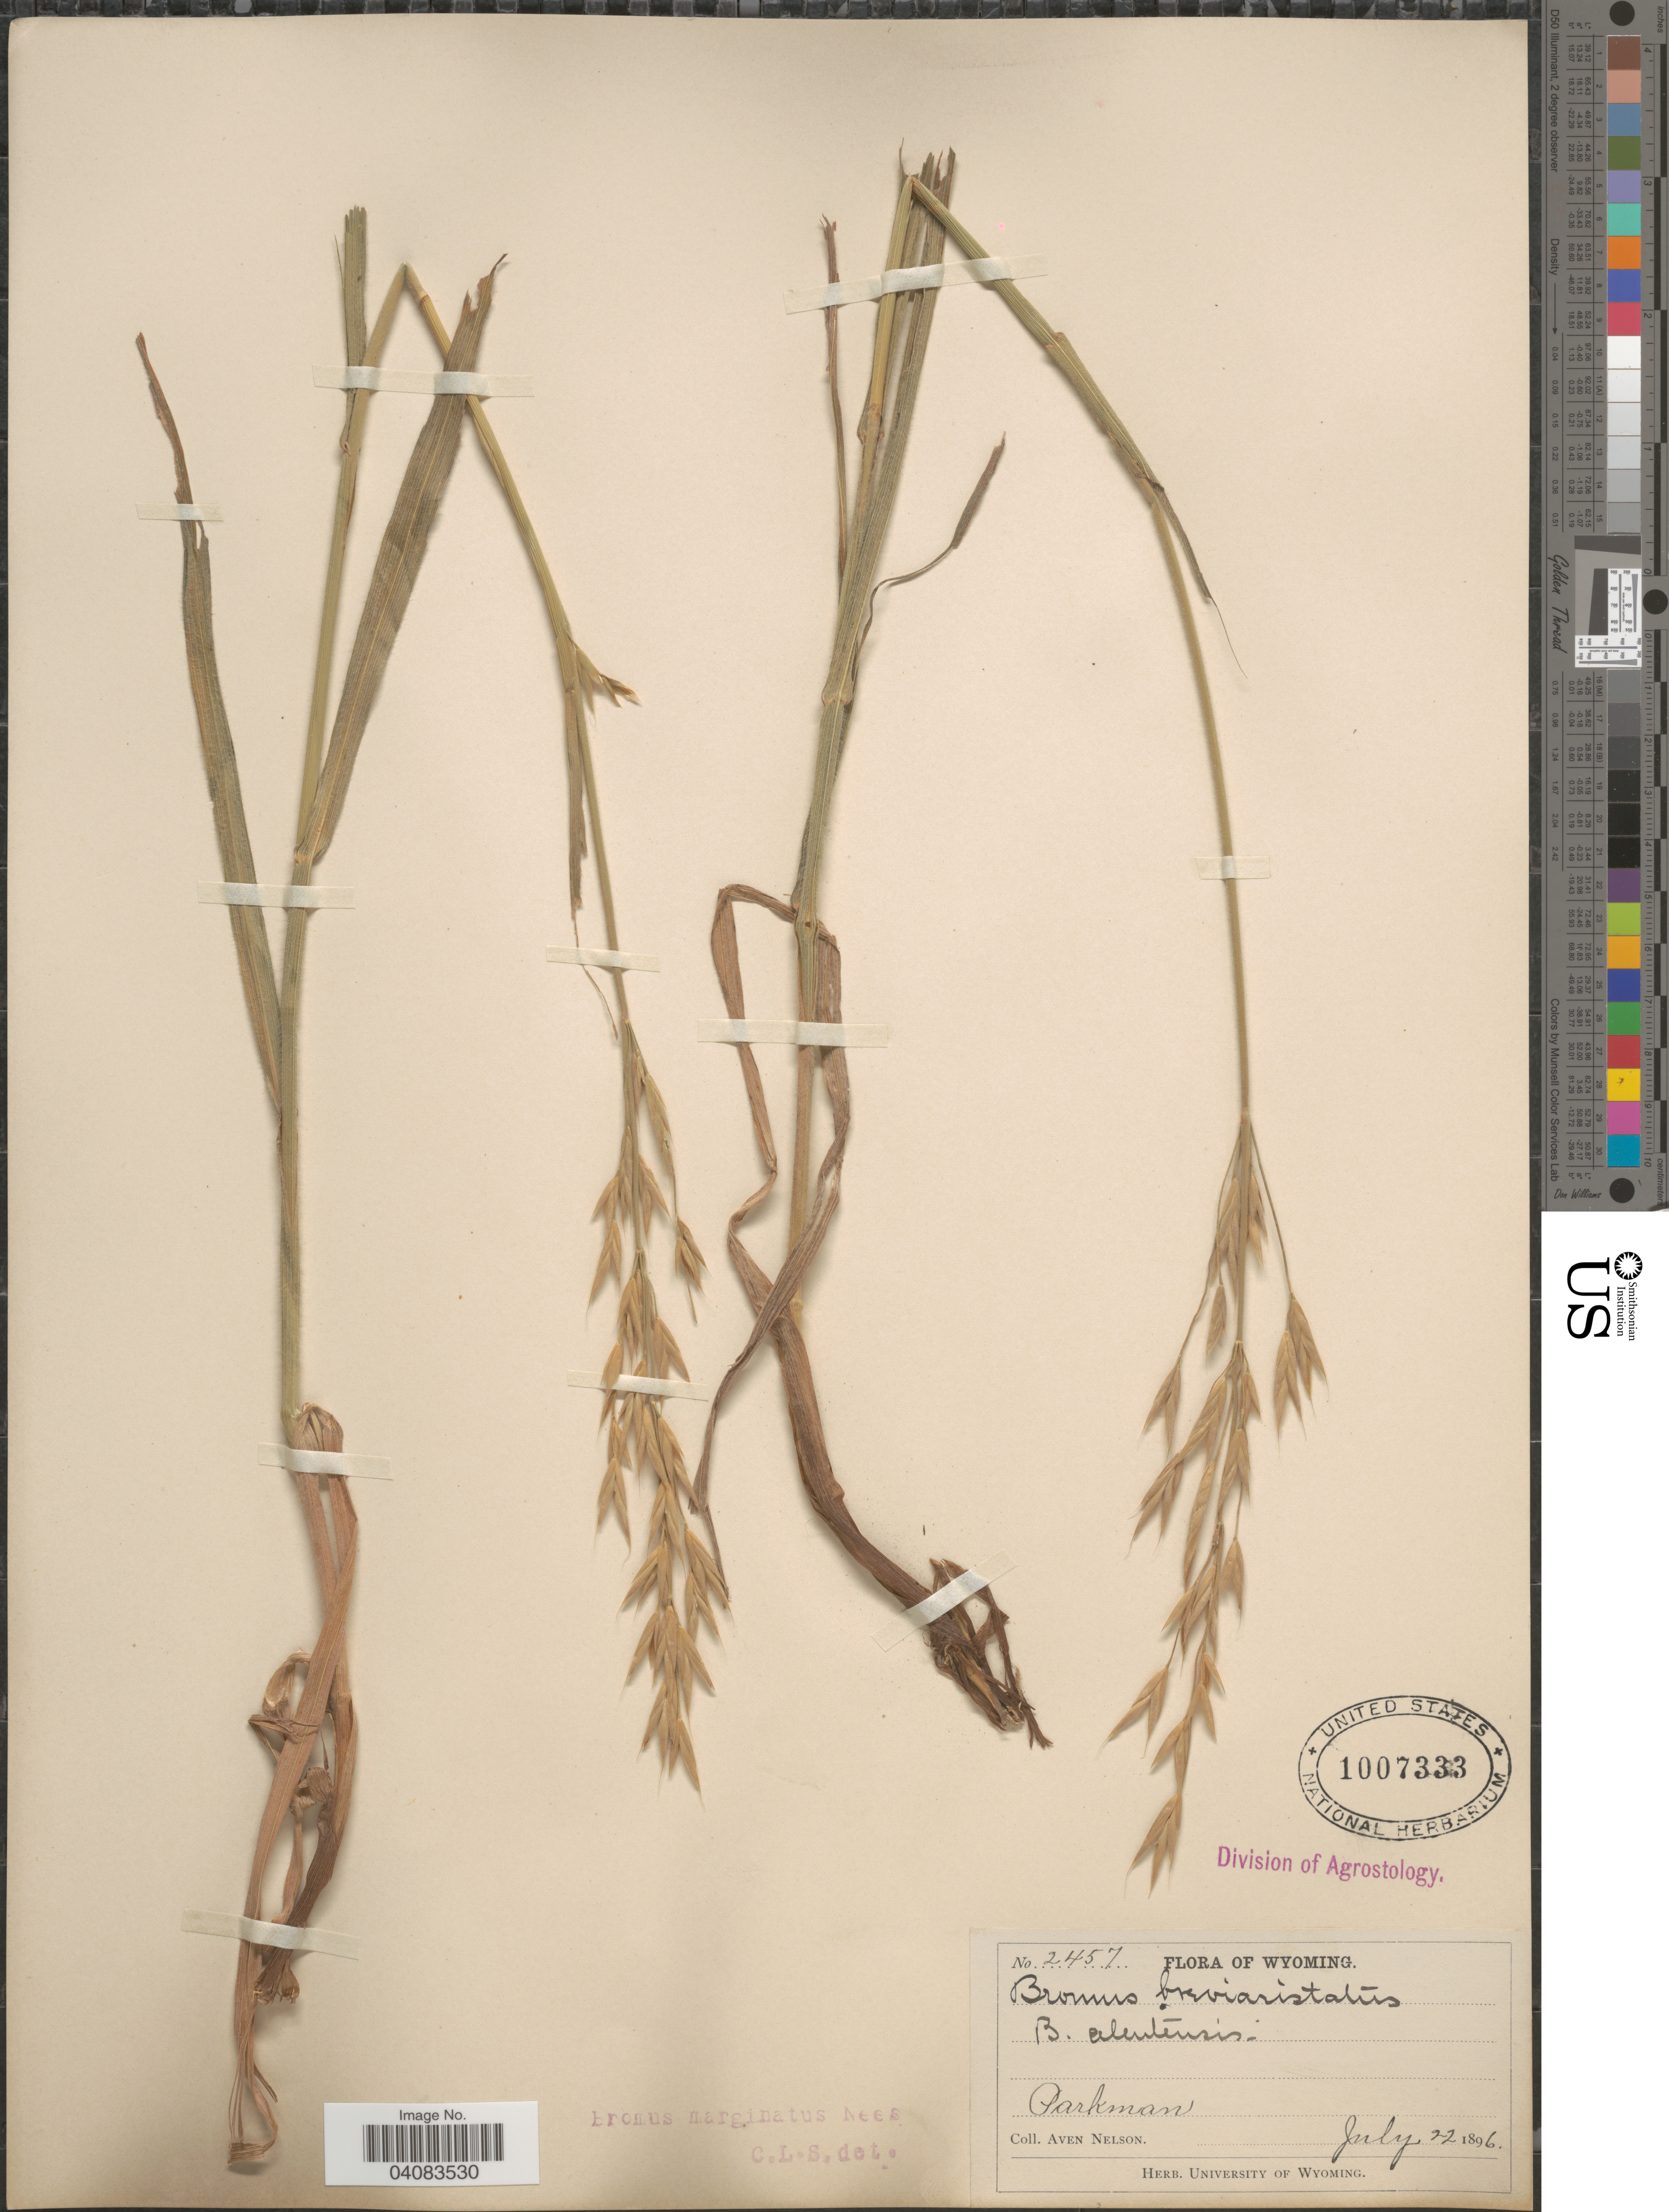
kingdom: Plantae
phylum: Tracheophyta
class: Liliopsida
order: Poales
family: Poaceae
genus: Bromus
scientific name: Bromus marginatus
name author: Nees ex Steud.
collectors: A. Nelson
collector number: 2457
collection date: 1896-07-22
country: United States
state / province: Wyoming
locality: Parkman.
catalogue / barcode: US 1007333